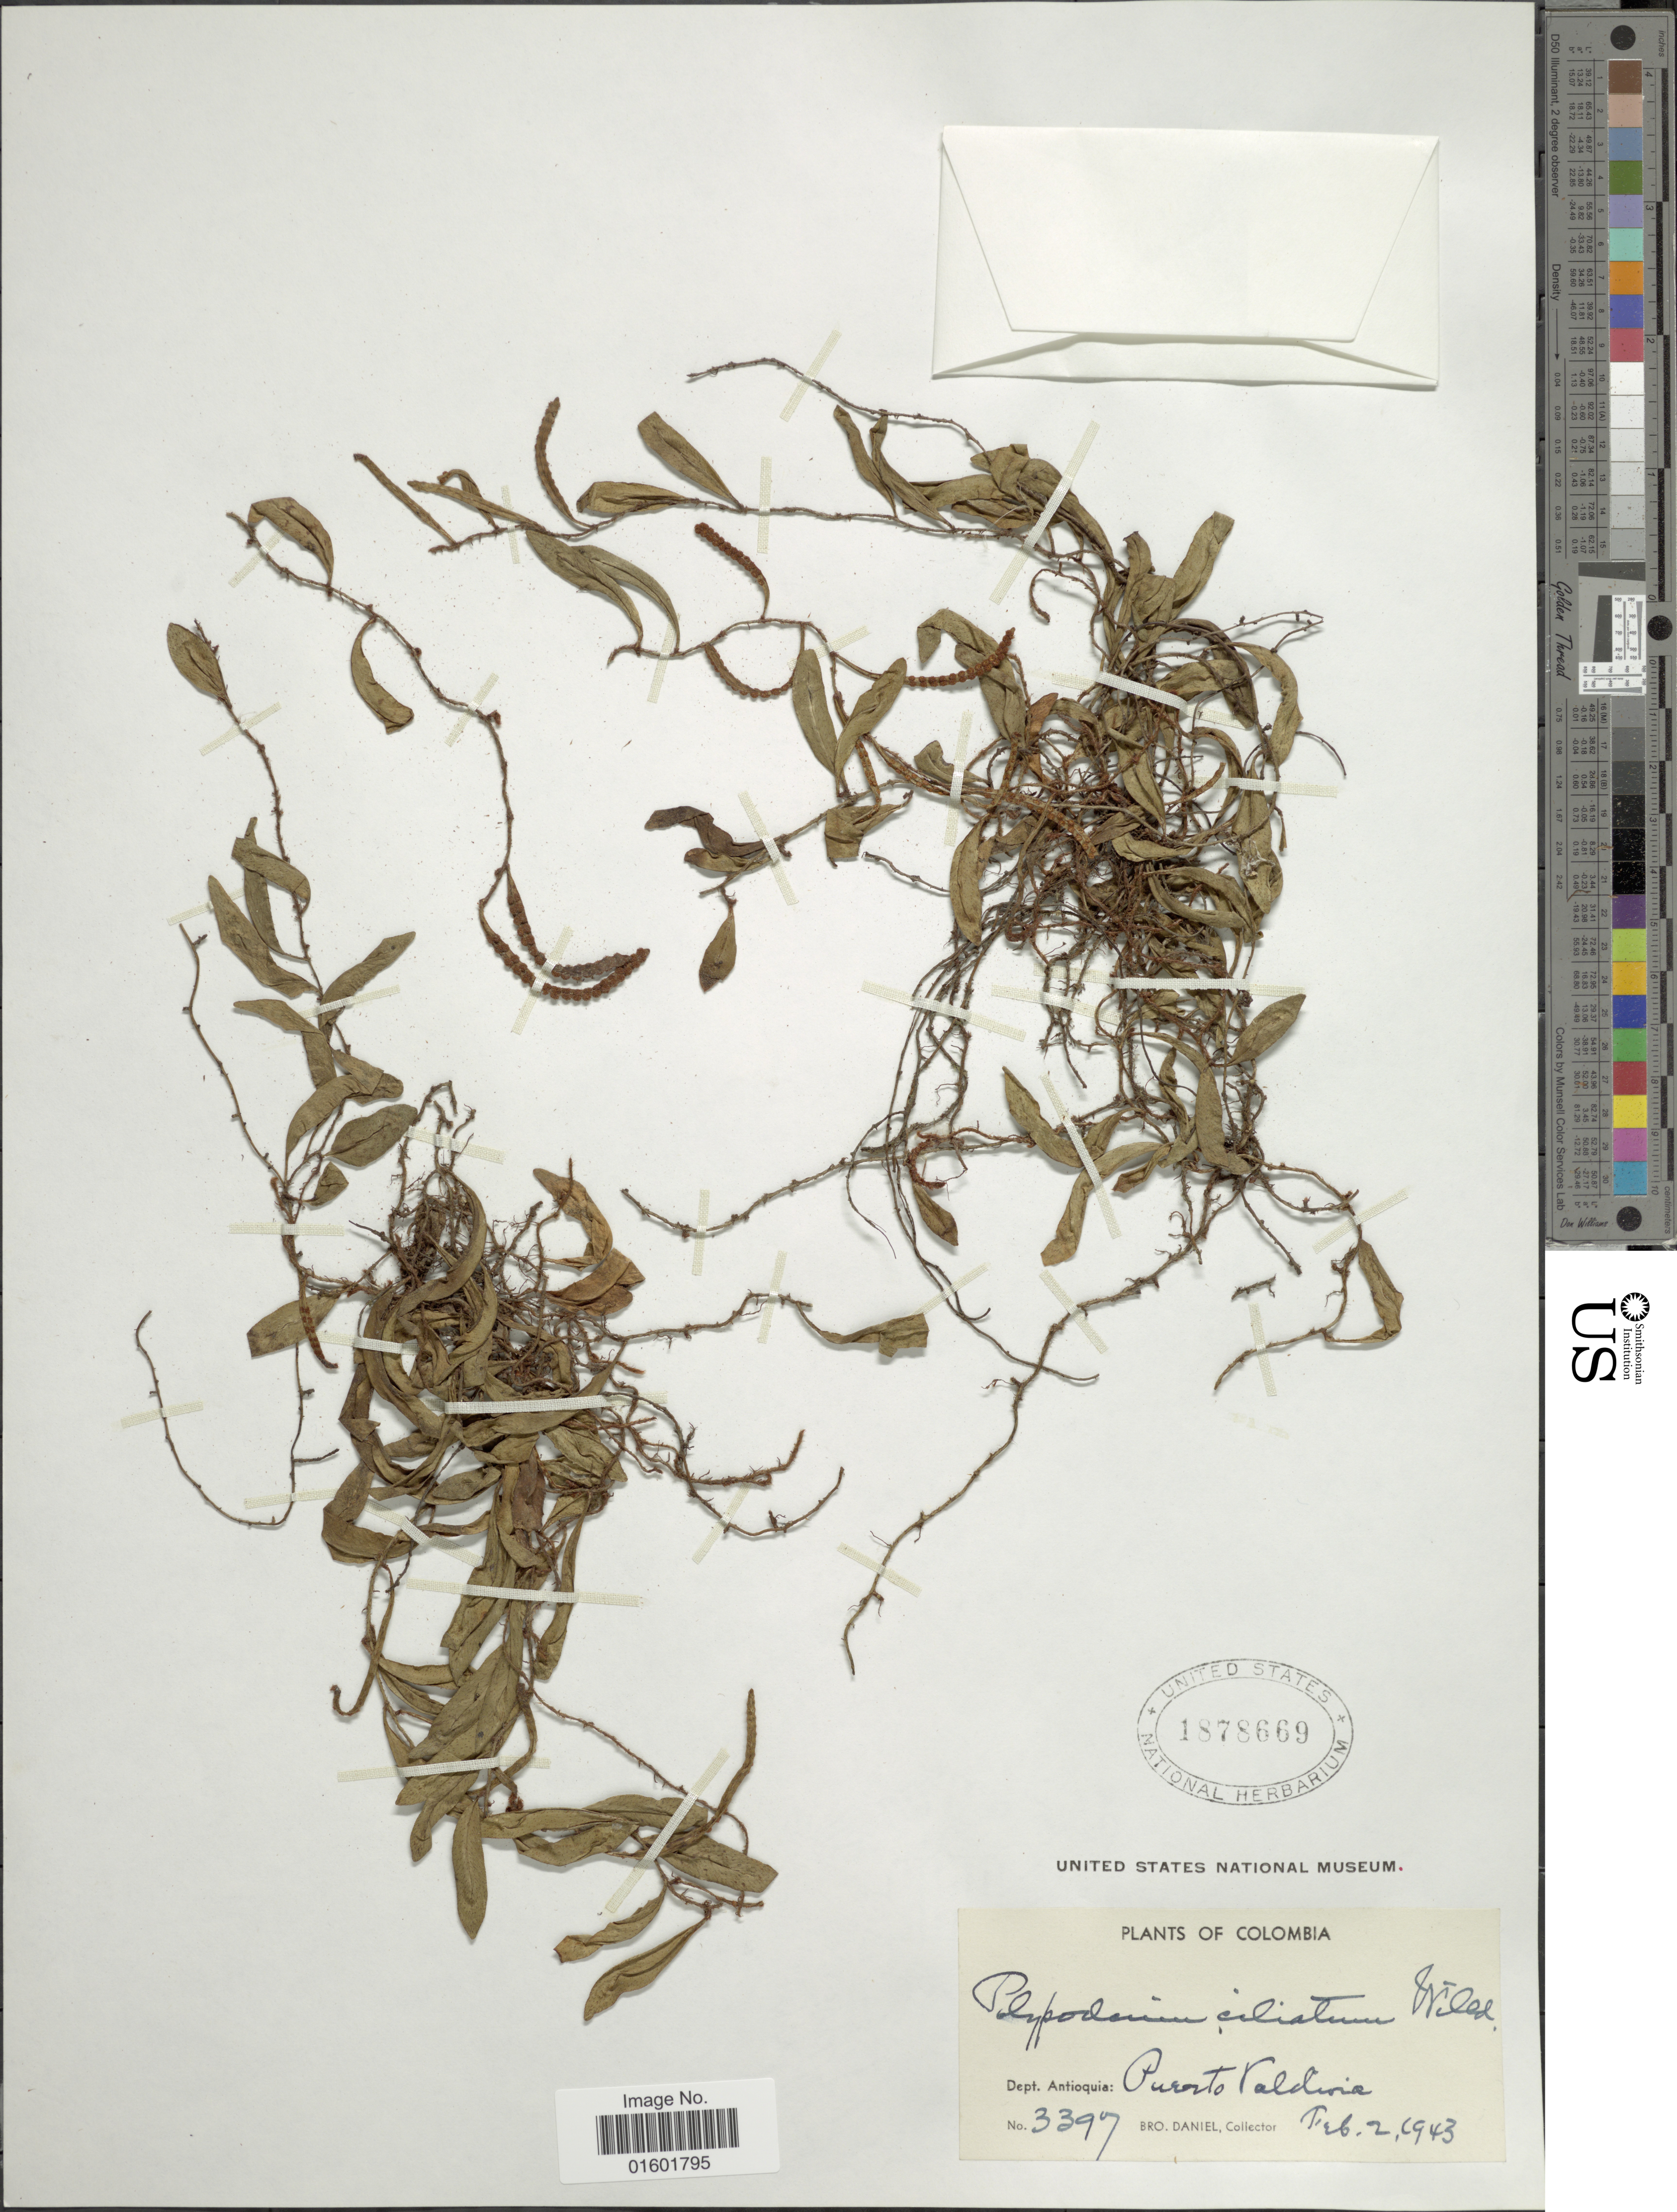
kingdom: Plantae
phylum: Tracheophyta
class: Polypodiopsida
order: Polypodiales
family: Polypodiaceae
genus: Microgramma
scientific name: Microgramma reptans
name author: (Cav.) A.R. Sm.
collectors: Bro. Daniel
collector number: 3397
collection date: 1943-02-02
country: Colombia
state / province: Antioquia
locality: Puerto Valdivia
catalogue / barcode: US 1878669